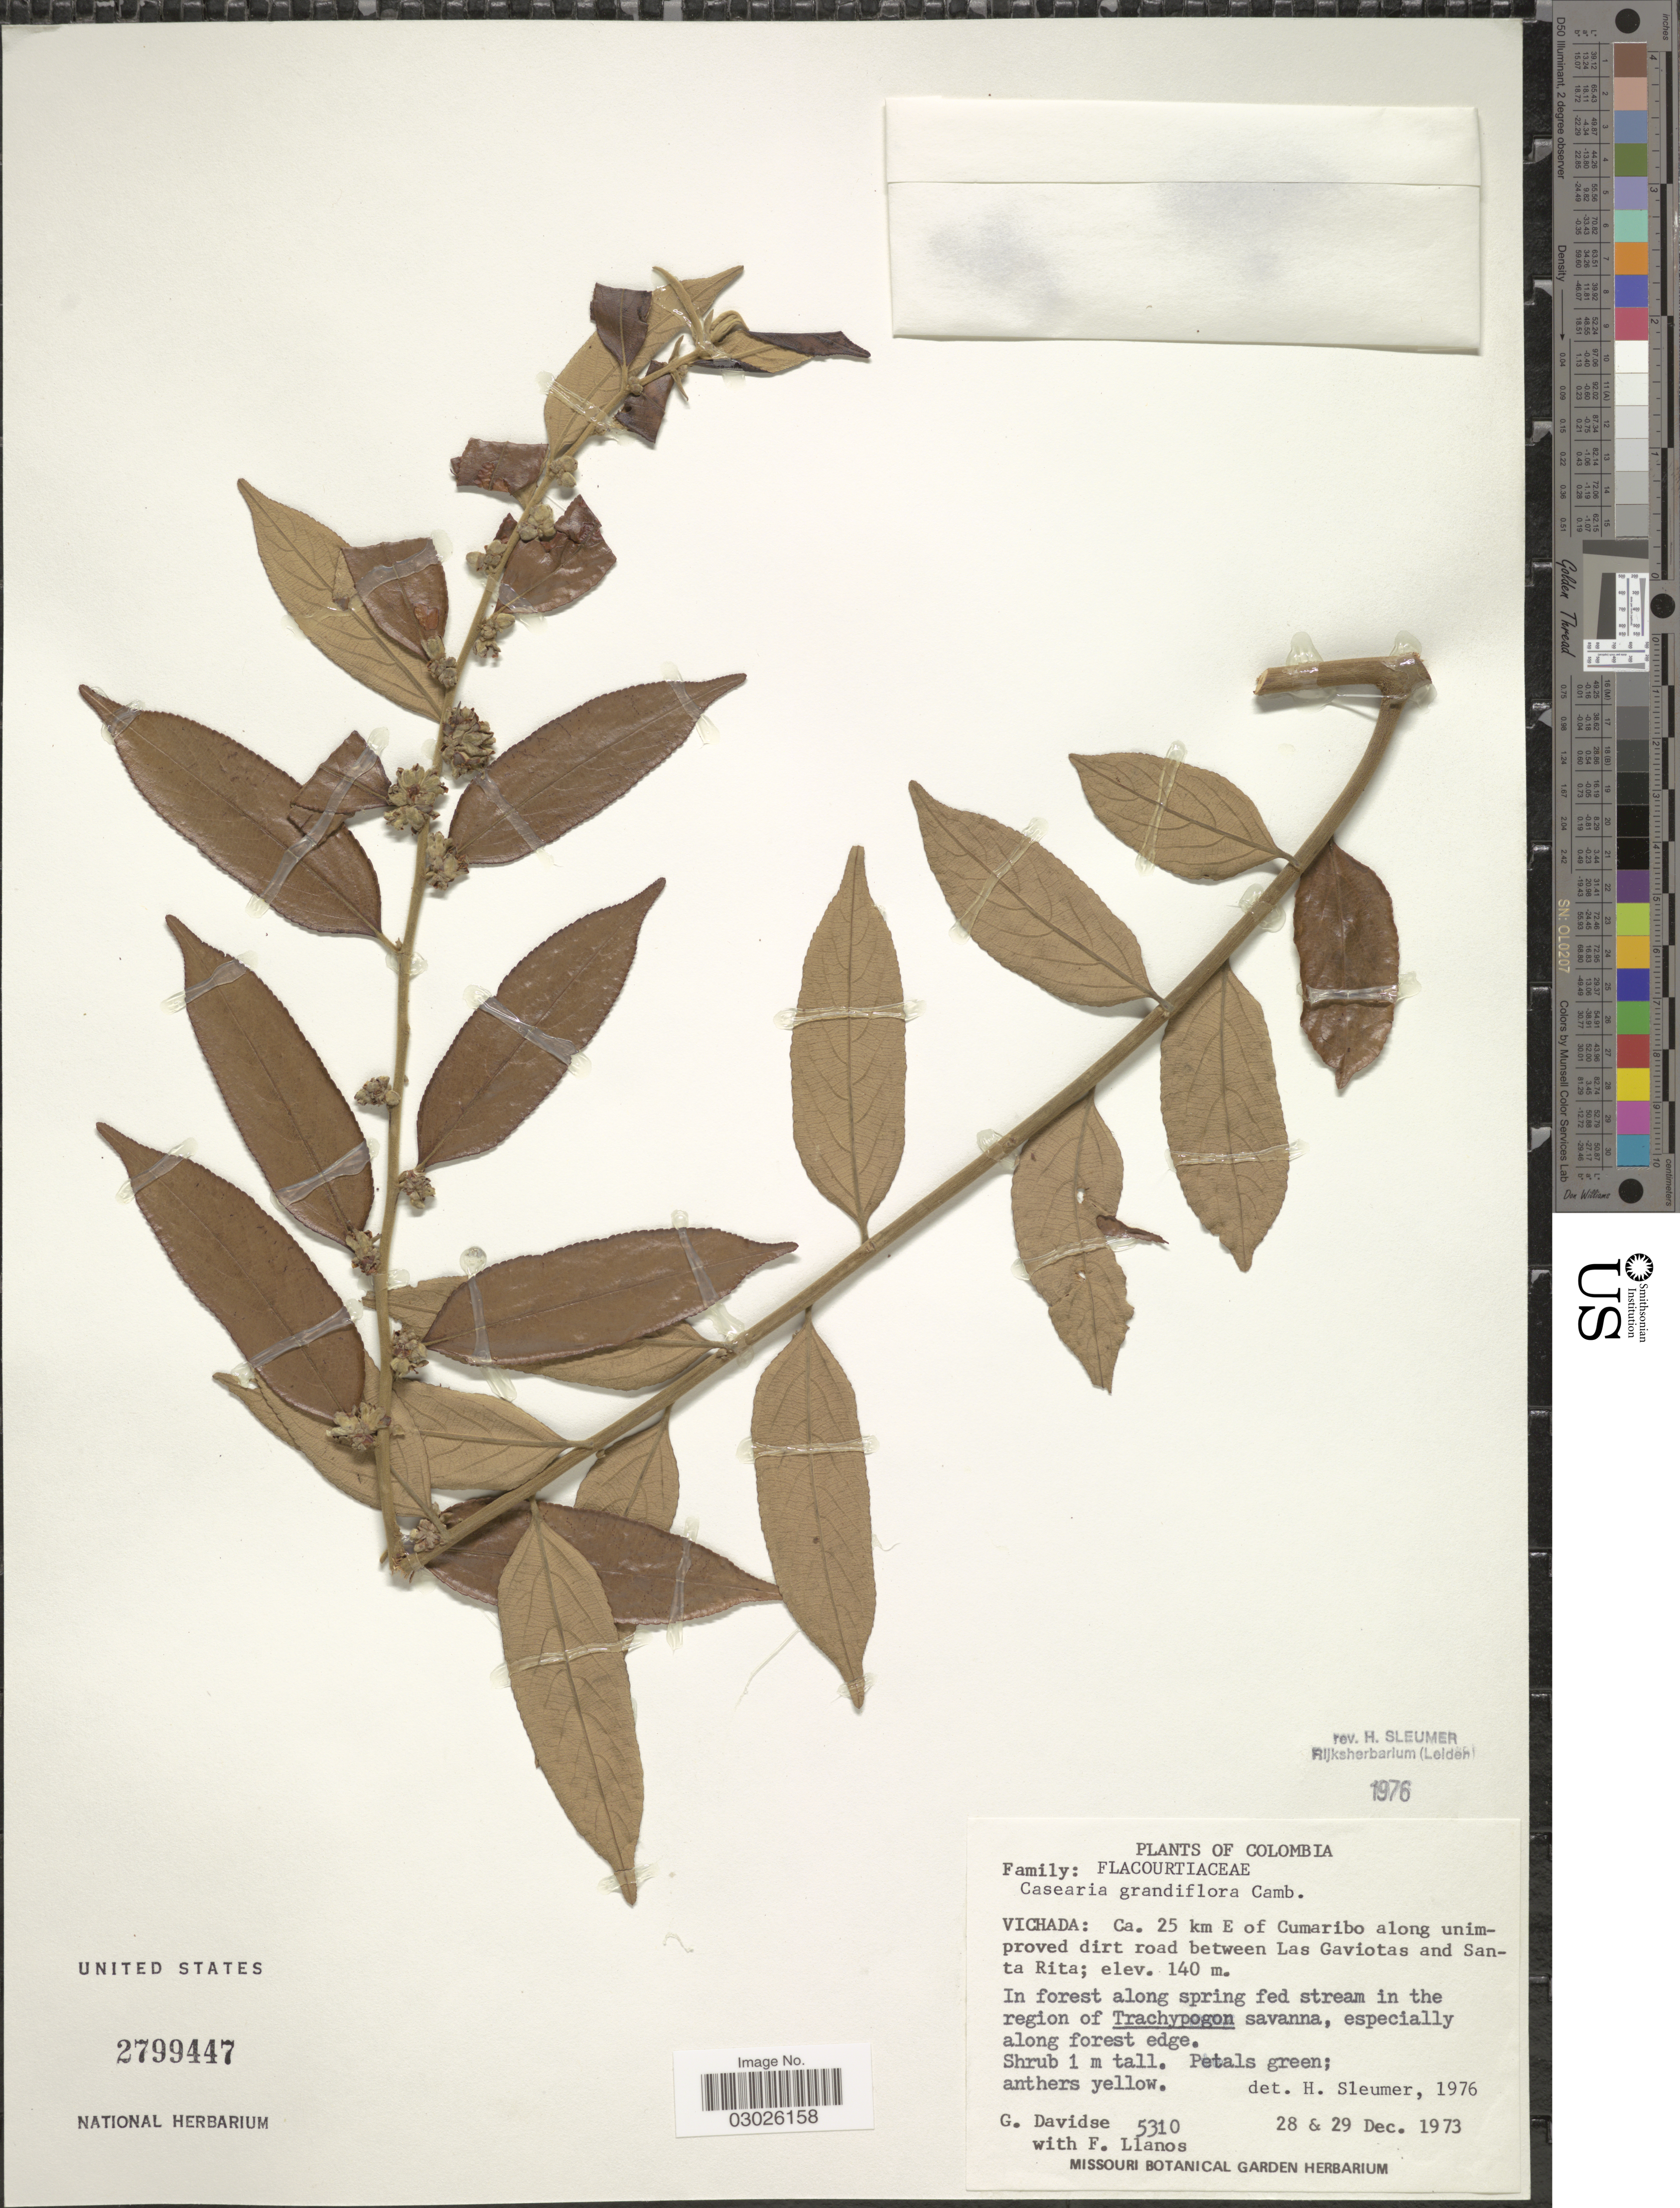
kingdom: Plantae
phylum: Tracheophyta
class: Magnoliopsida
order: Malpighiales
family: Salicaceae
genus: Casearia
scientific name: Casearia grandiflora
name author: Cambess.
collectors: G. Davidse & F. Llanos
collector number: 5310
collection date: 1973-12-28/1973-12-29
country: Colombia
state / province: Vichada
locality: Ca. 25 km E of Cumaribo along unimproved dirt road between las Gaviotas and Santa Rita.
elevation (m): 140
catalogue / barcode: US 2799447